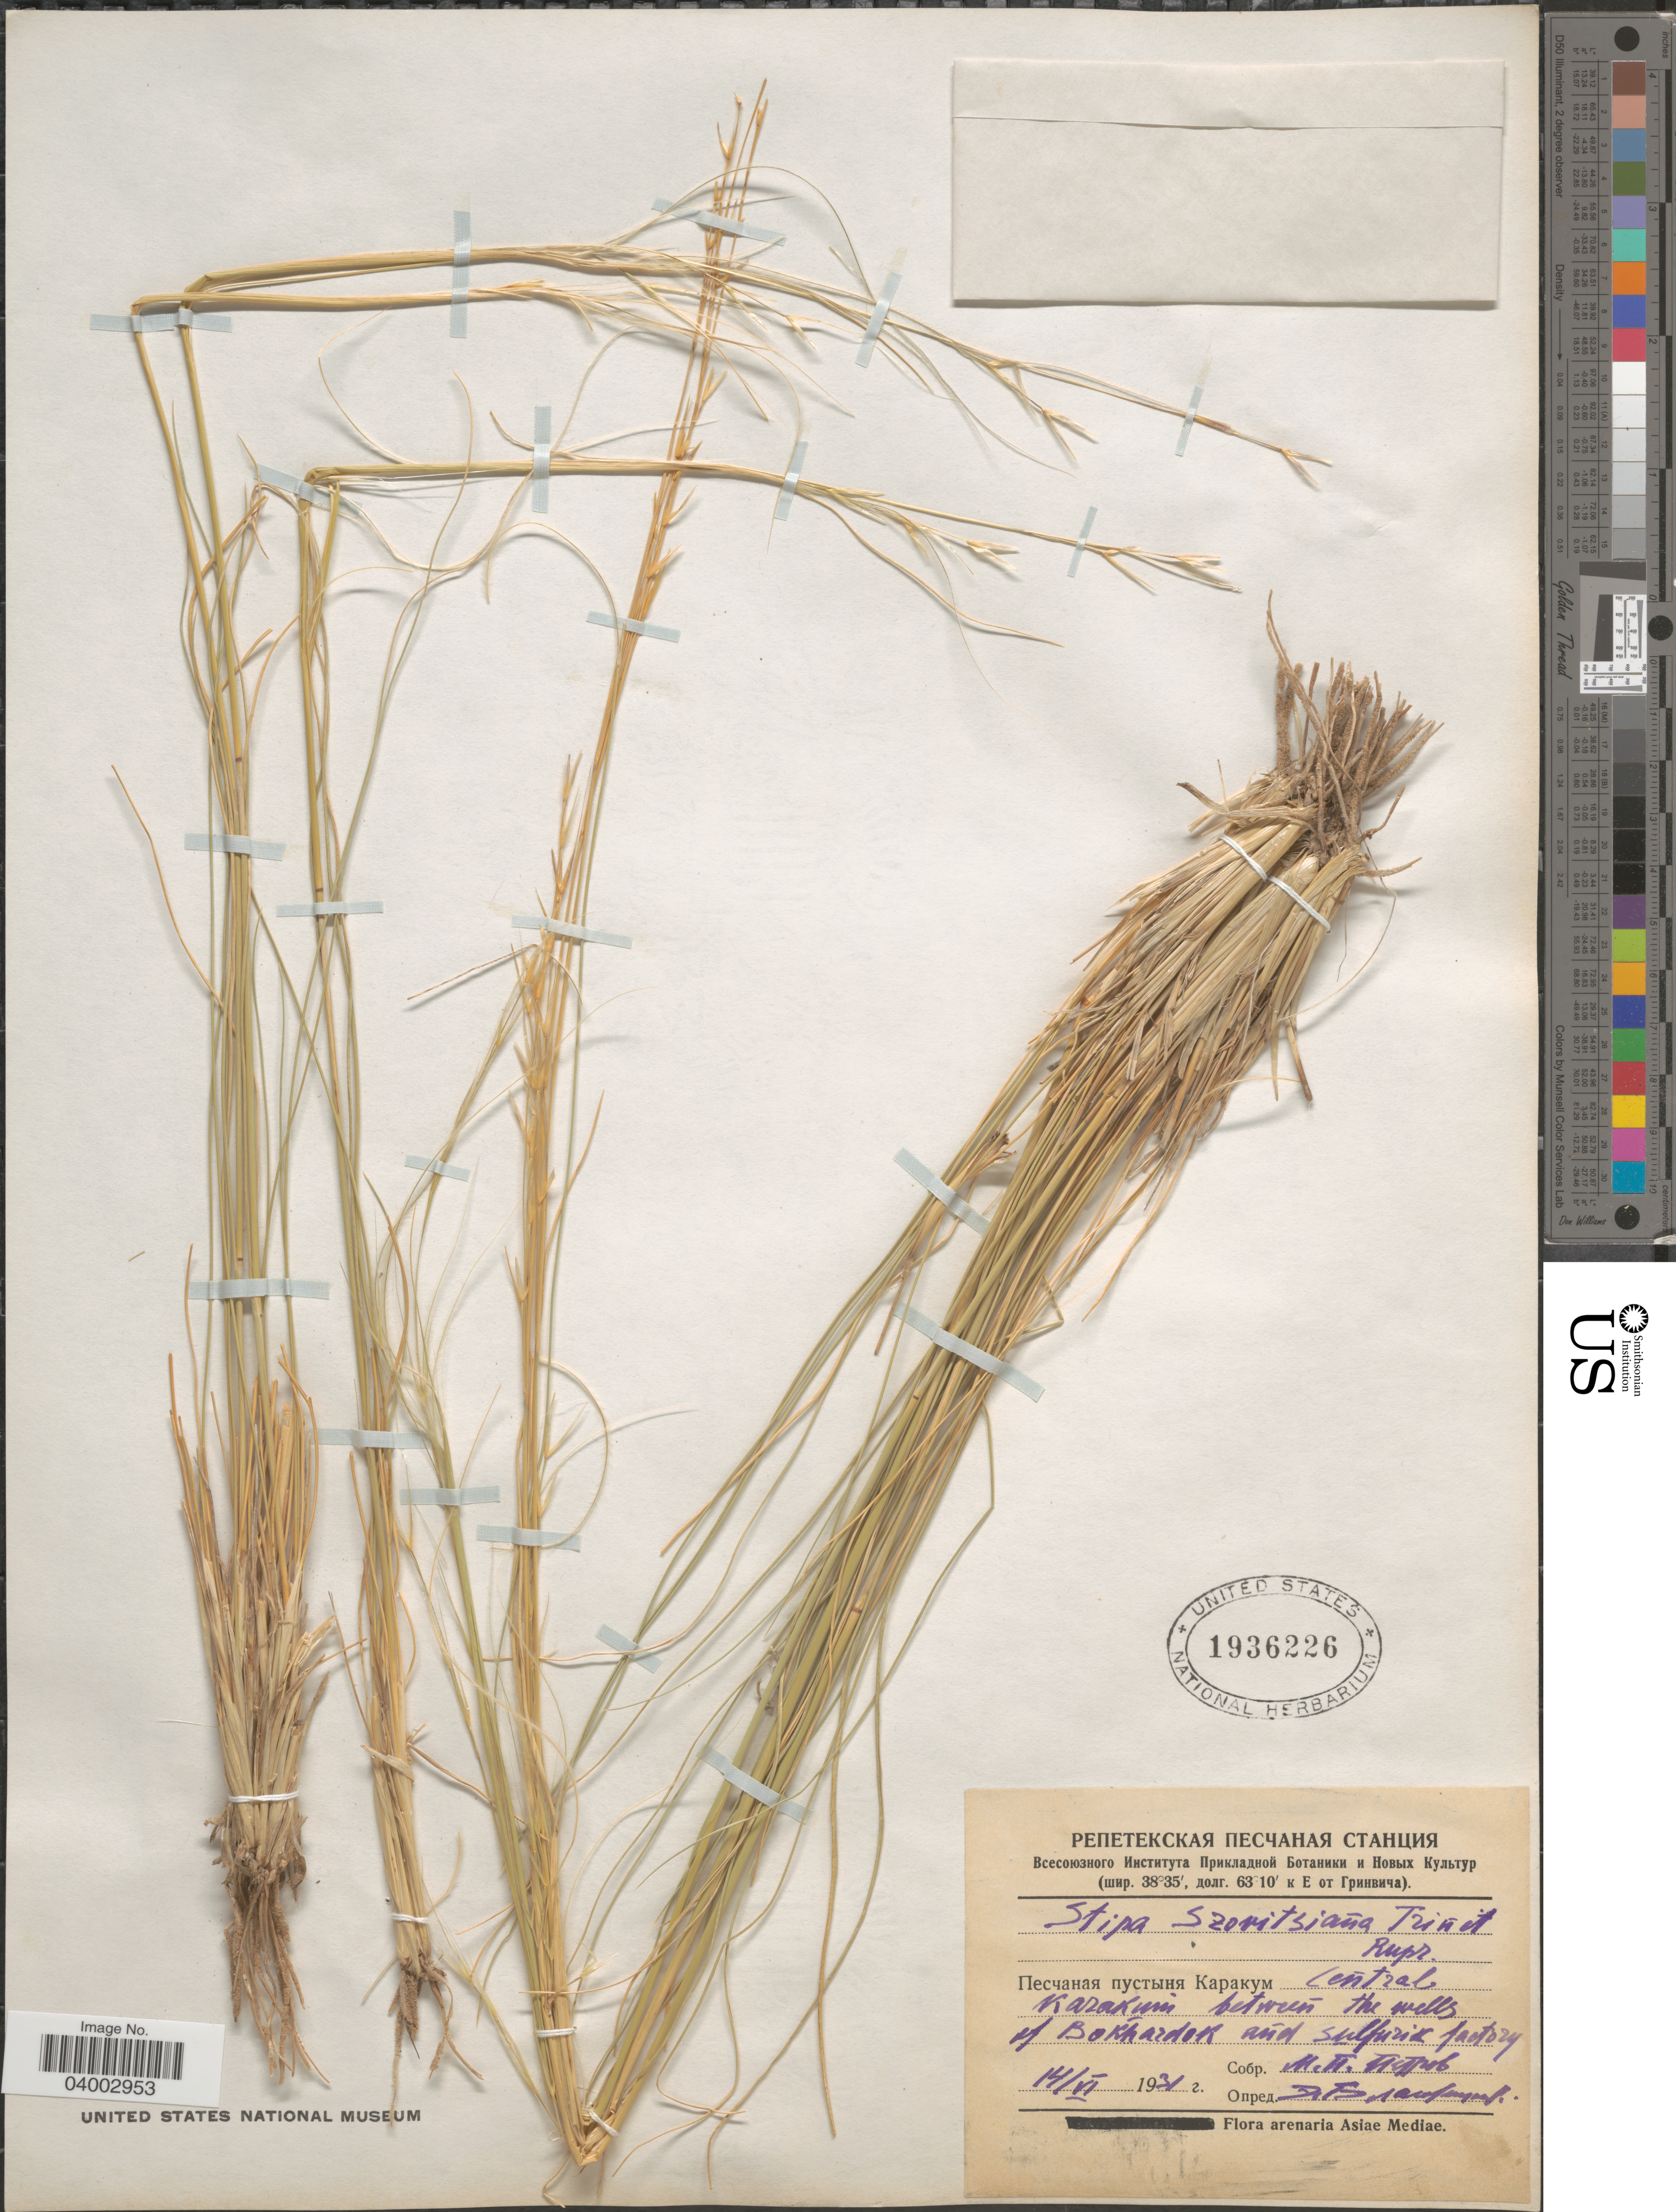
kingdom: Plantae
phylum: Tracheophyta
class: Liliopsida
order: Poales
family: Poaceae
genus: Stipa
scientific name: Stipa szovitsiana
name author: (Trin. & Rupr.) Griseb.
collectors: M. Petrov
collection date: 1931-06-14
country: Turkmenistan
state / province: Lebap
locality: Karakum Desert, between the wells Bokhardok and sulfuric factory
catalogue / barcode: US 1936226